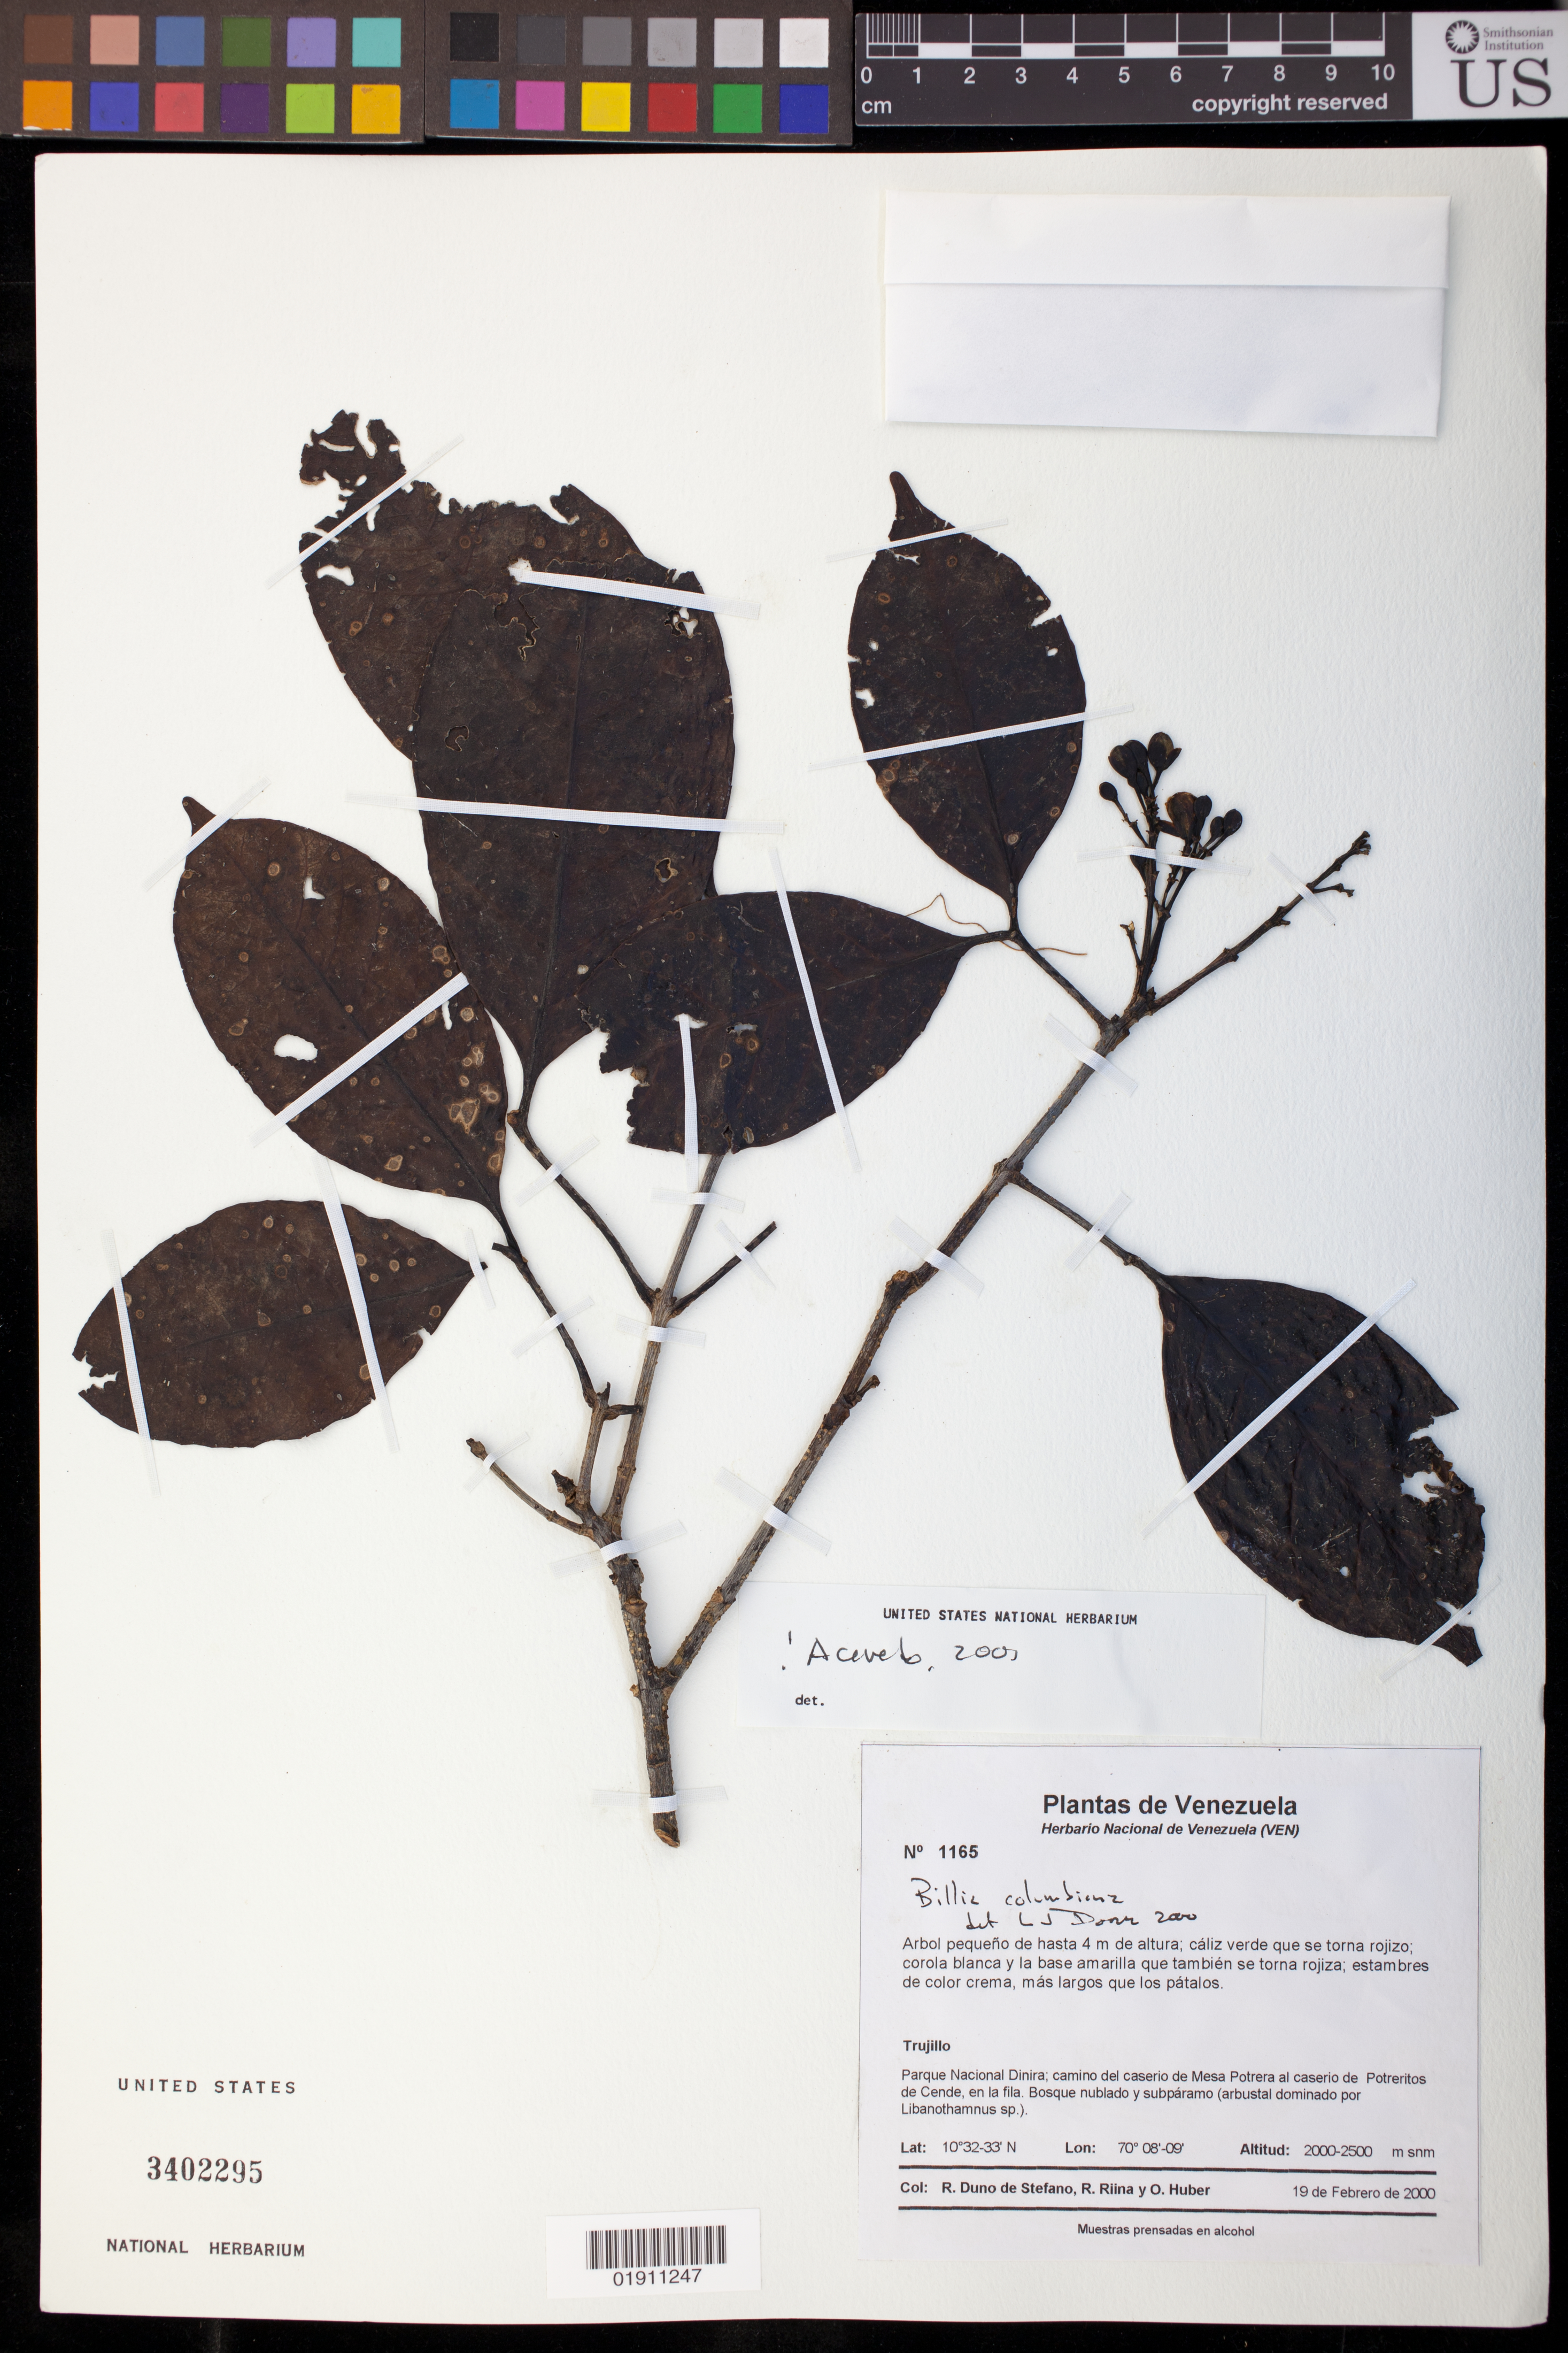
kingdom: Plantae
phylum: Tracheophyta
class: Magnoliopsida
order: Sapindales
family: Sapindaceae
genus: Billia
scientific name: Billia rosea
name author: (Planch. & Linden) C. Ulloa & P.M. Jørg.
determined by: Acevedo-Rodríguez, P., (BOT), Smithsonian Institution - National Museum of Natural History (UNITED STATES)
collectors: R. Duno de Stefano, R. Riina & O. Huber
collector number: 1165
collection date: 2000-02-19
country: Venezuela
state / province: Trujillo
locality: Parque Nacional Dinira; camino del caserio de Mesa Potrera al caserio de Potreritos de Cende, en la fila.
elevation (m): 2000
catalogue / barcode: US 3402295